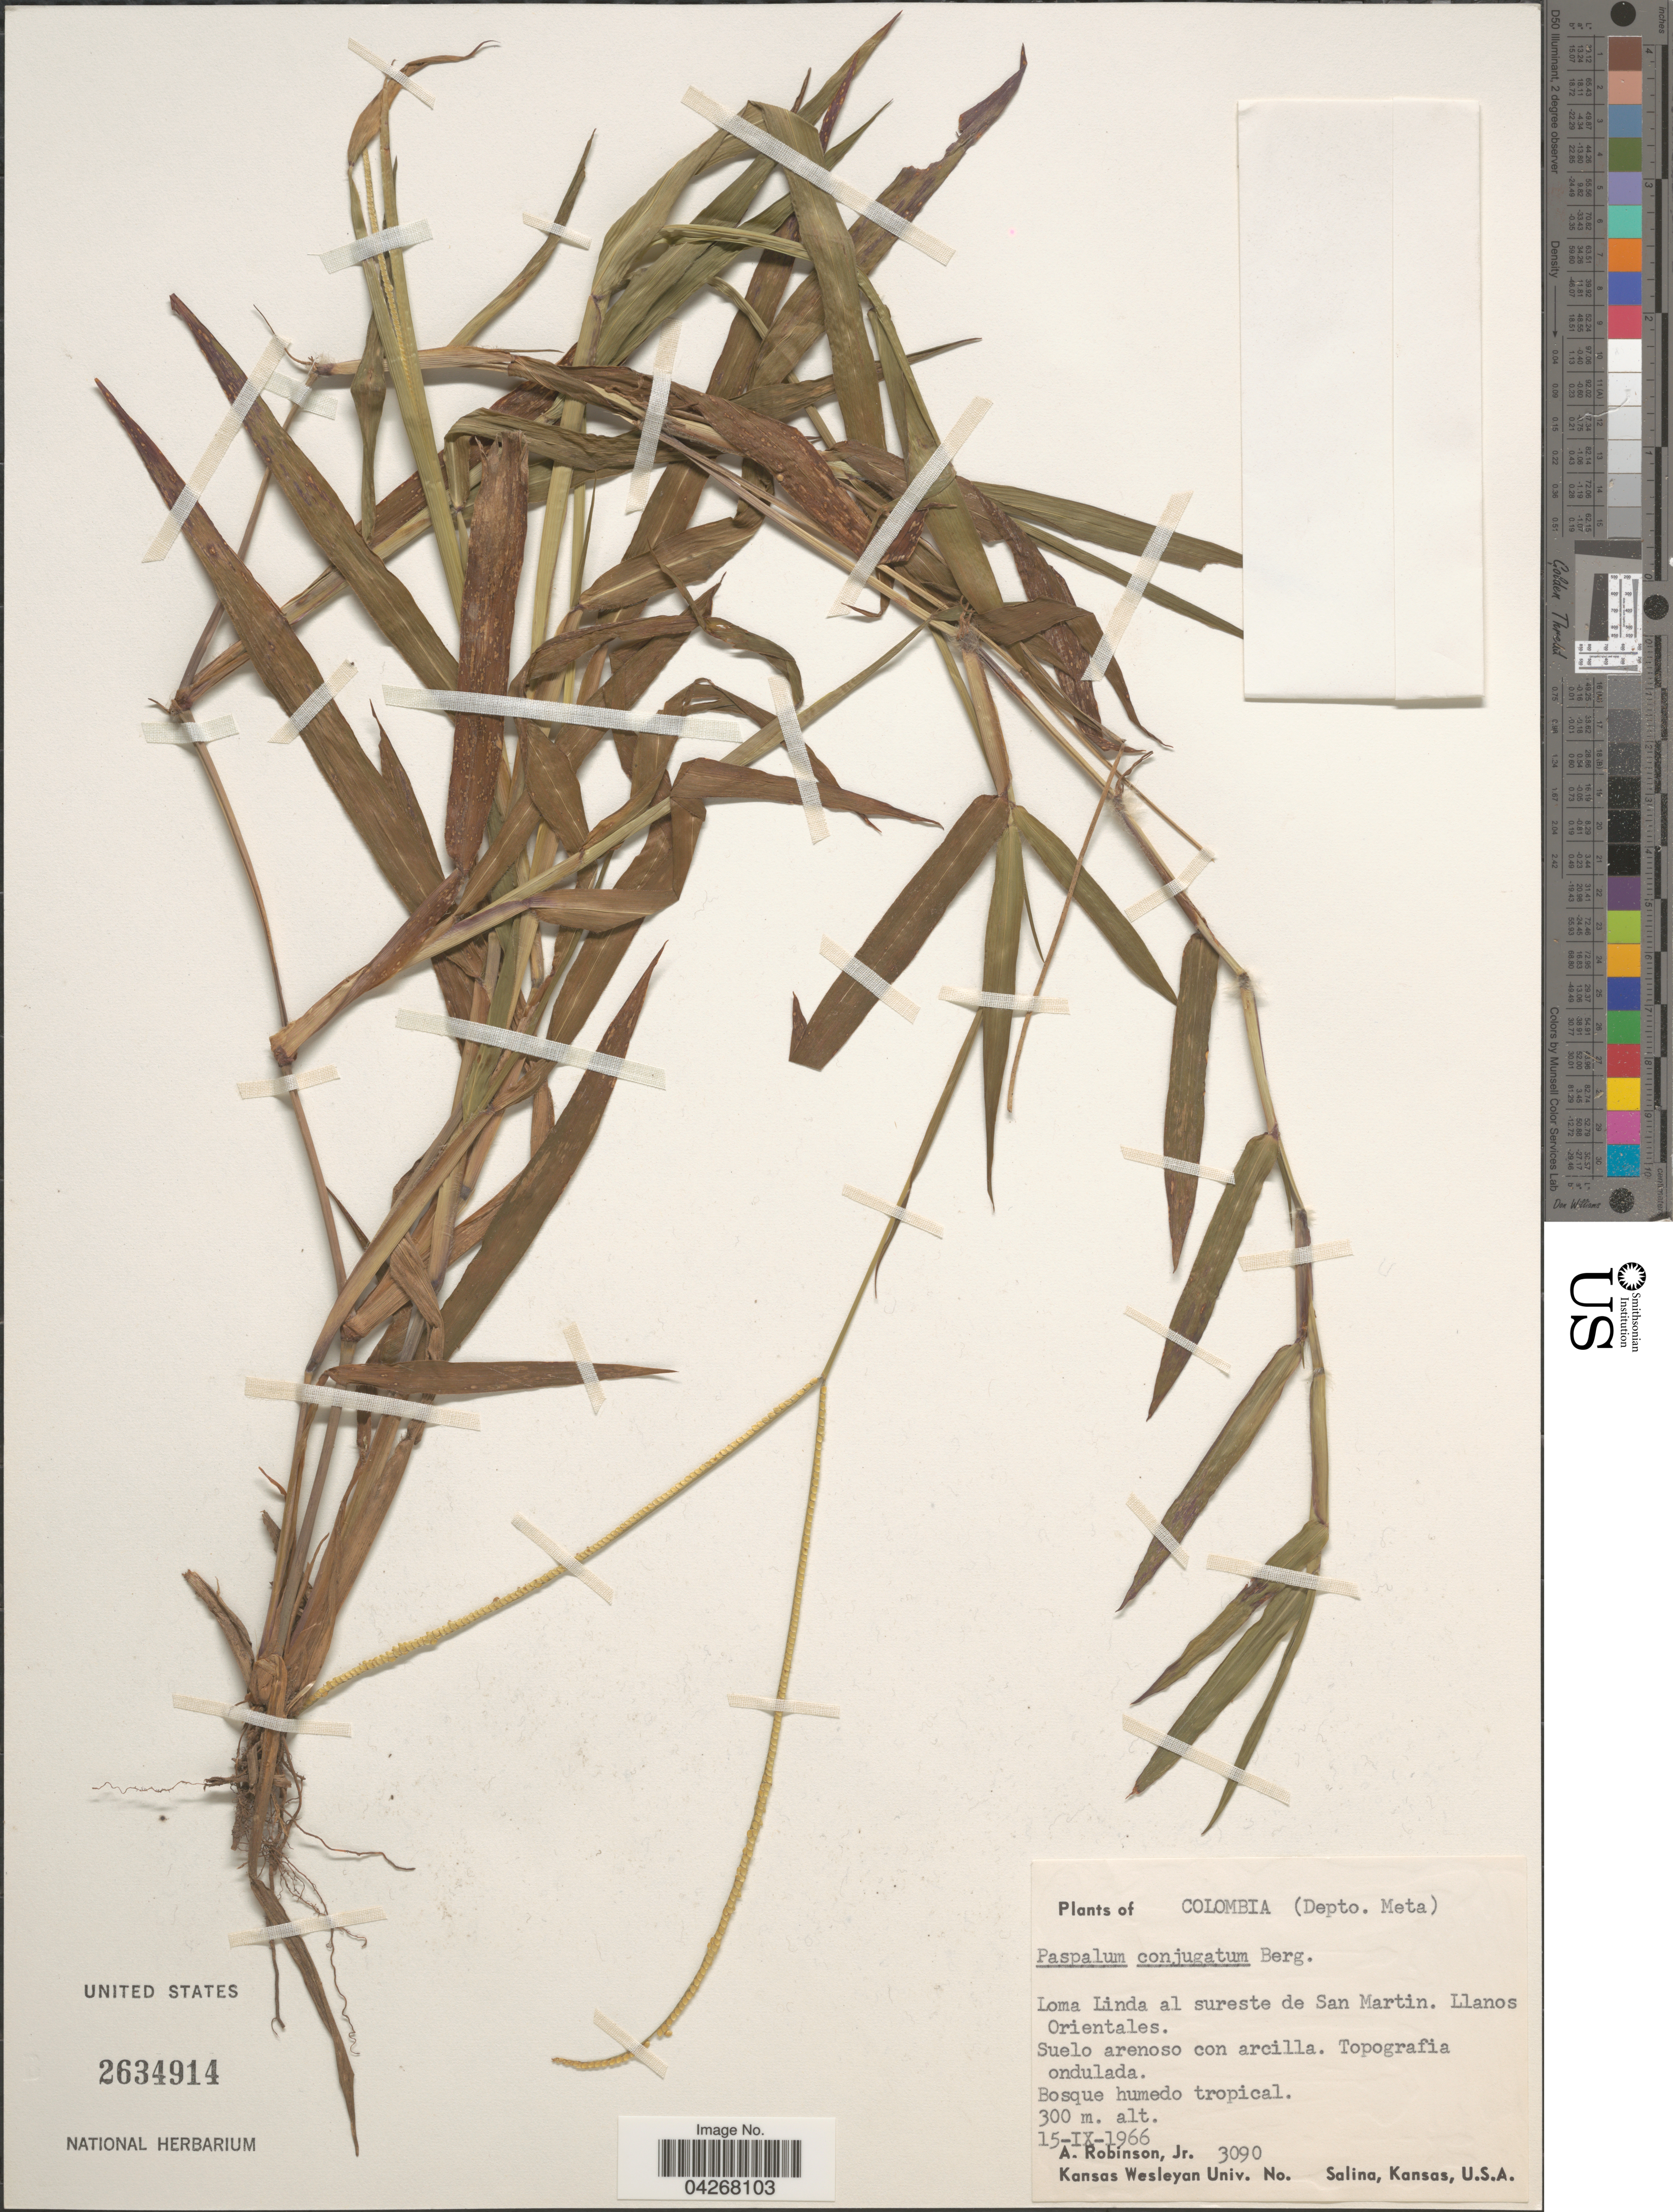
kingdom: Plantae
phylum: Tracheophyta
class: Liliopsida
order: Poales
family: Poaceae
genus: Paspalum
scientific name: Paspalum conjugatum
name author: P.J. Bergius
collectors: A. Robinson Jr.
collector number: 3090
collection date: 1966-09-15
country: Colombia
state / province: Meta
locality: Depto. Meta. Loma Linda al sureste de San Martin. Llanos Orientales.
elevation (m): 300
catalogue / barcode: US 2634914